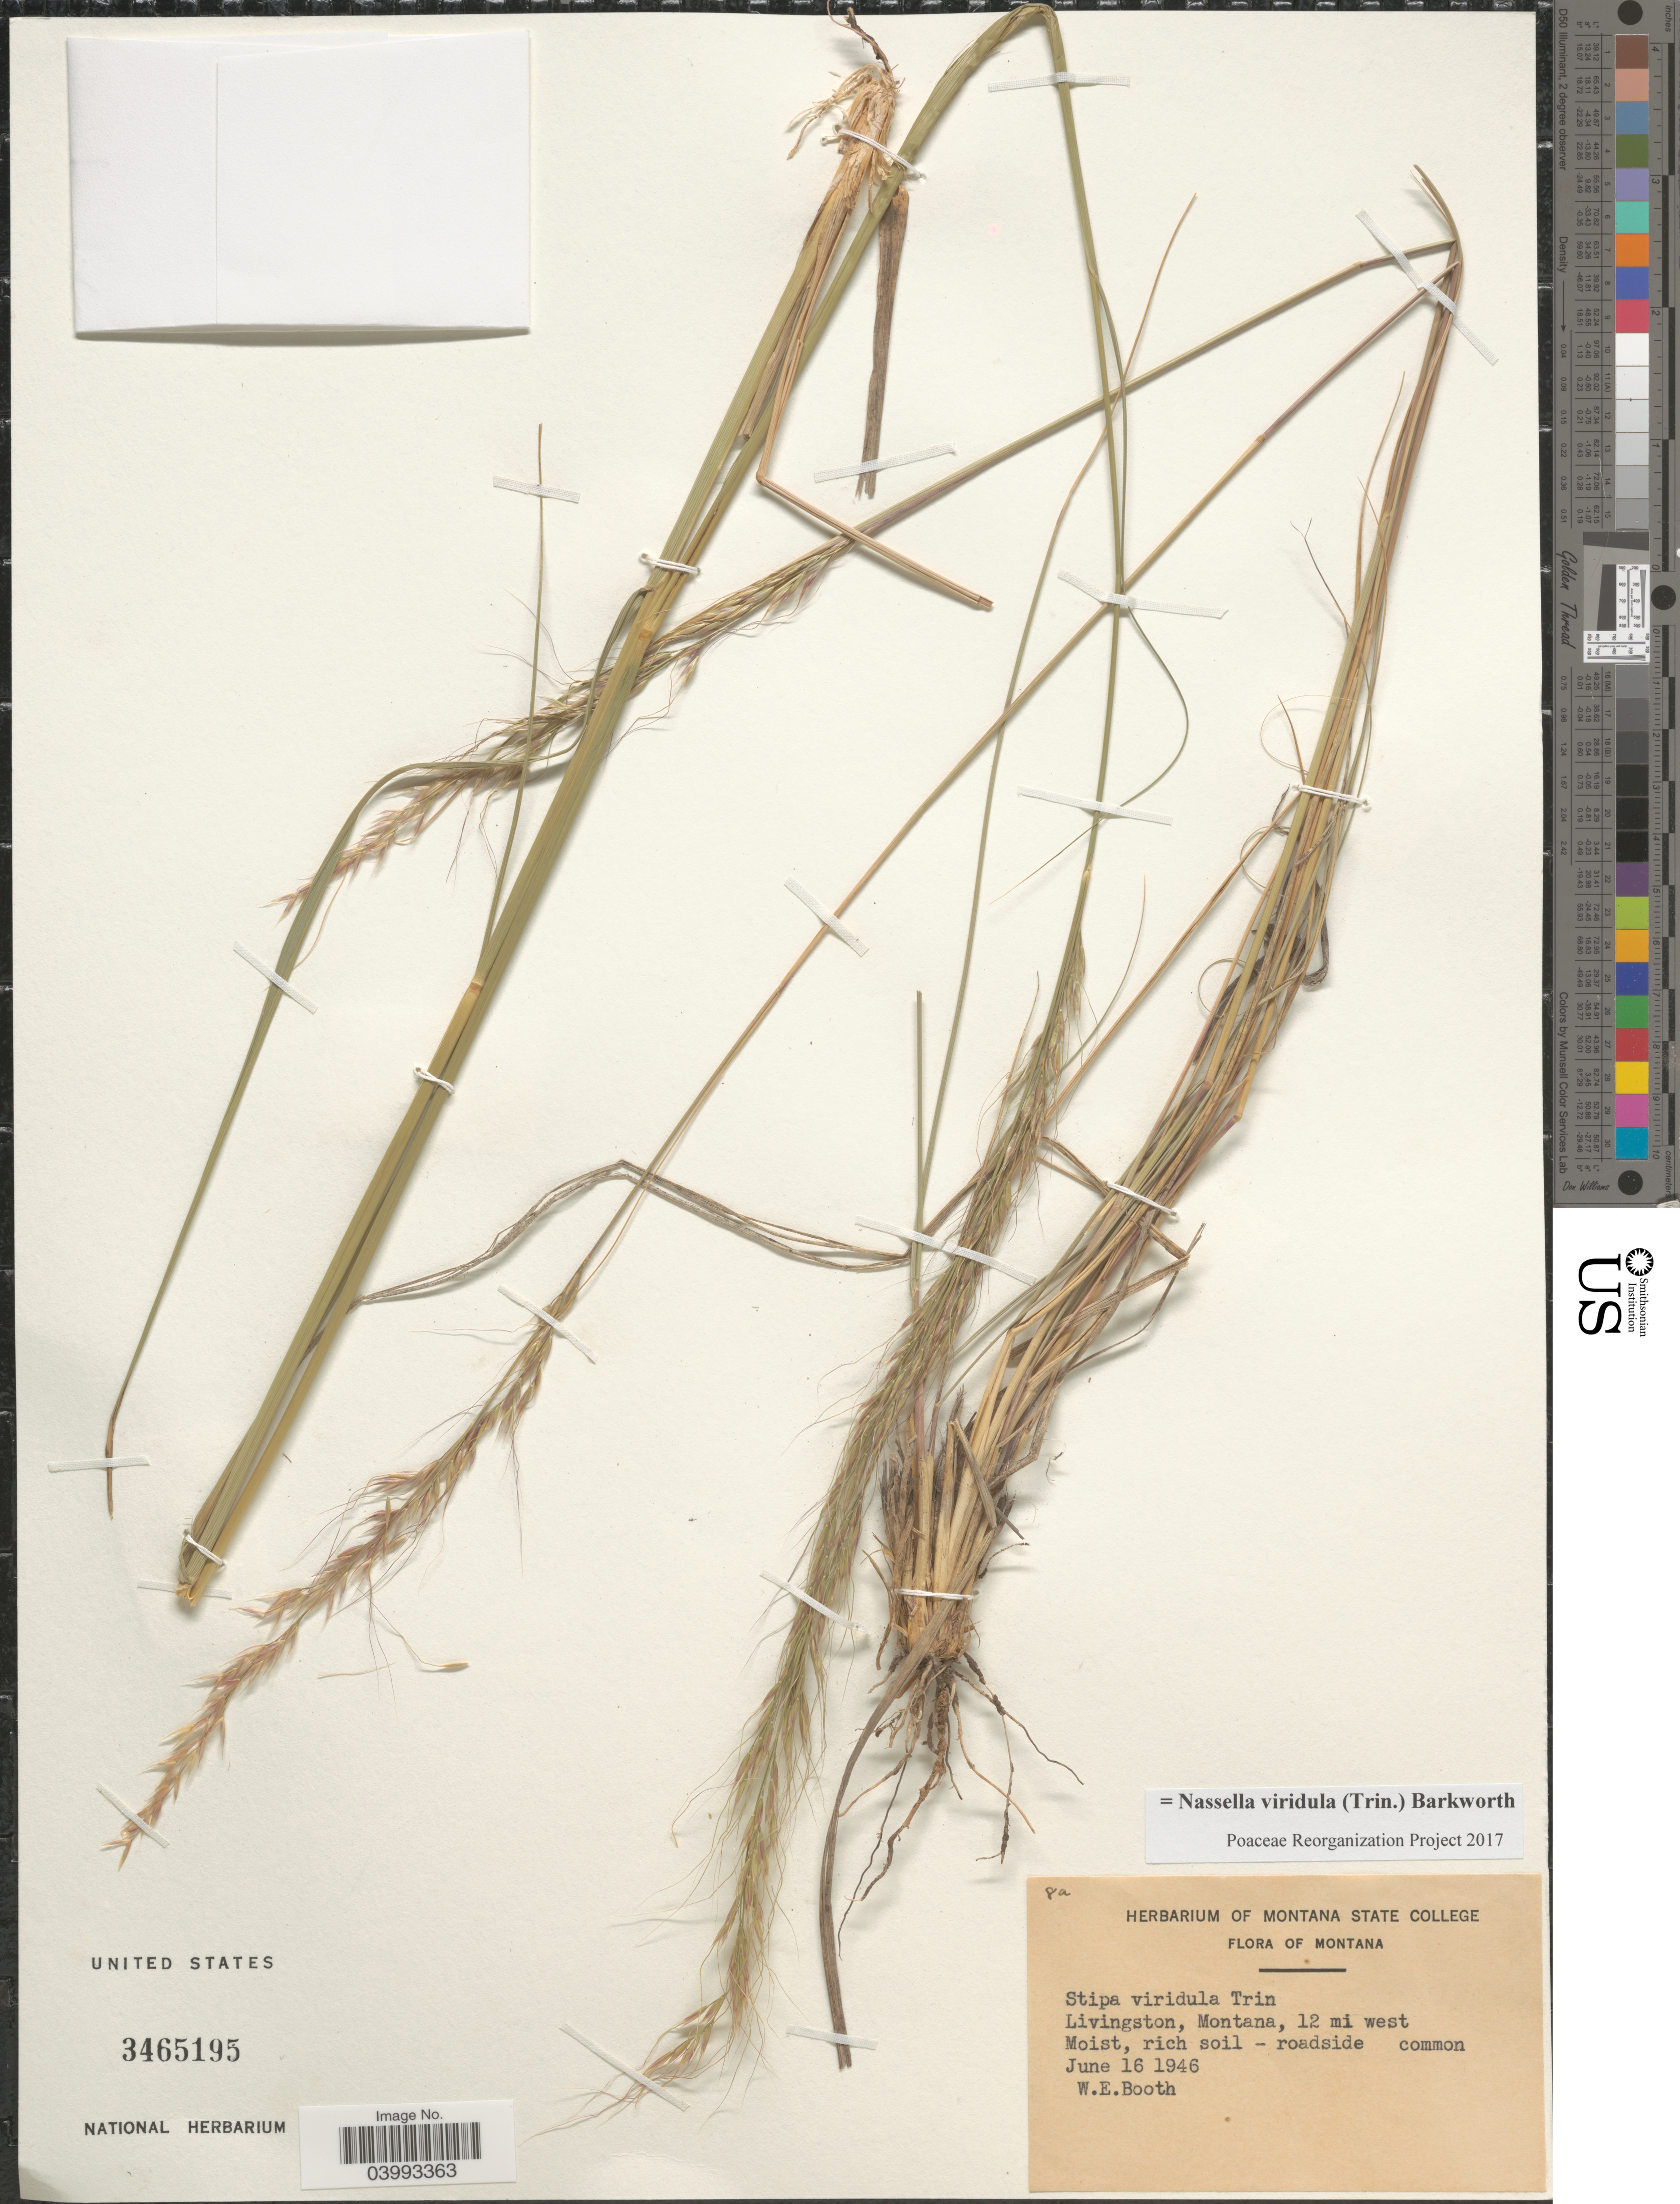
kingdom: Plantae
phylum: Tracheophyta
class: Liliopsida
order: Poales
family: Poaceae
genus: Nassella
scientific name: Nassella viridula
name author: (Trin.) Barkworth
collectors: W. Booth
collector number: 8a?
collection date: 1946-06-16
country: United States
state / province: Montana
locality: Livingston, 12 mi west.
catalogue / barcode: US 3465195